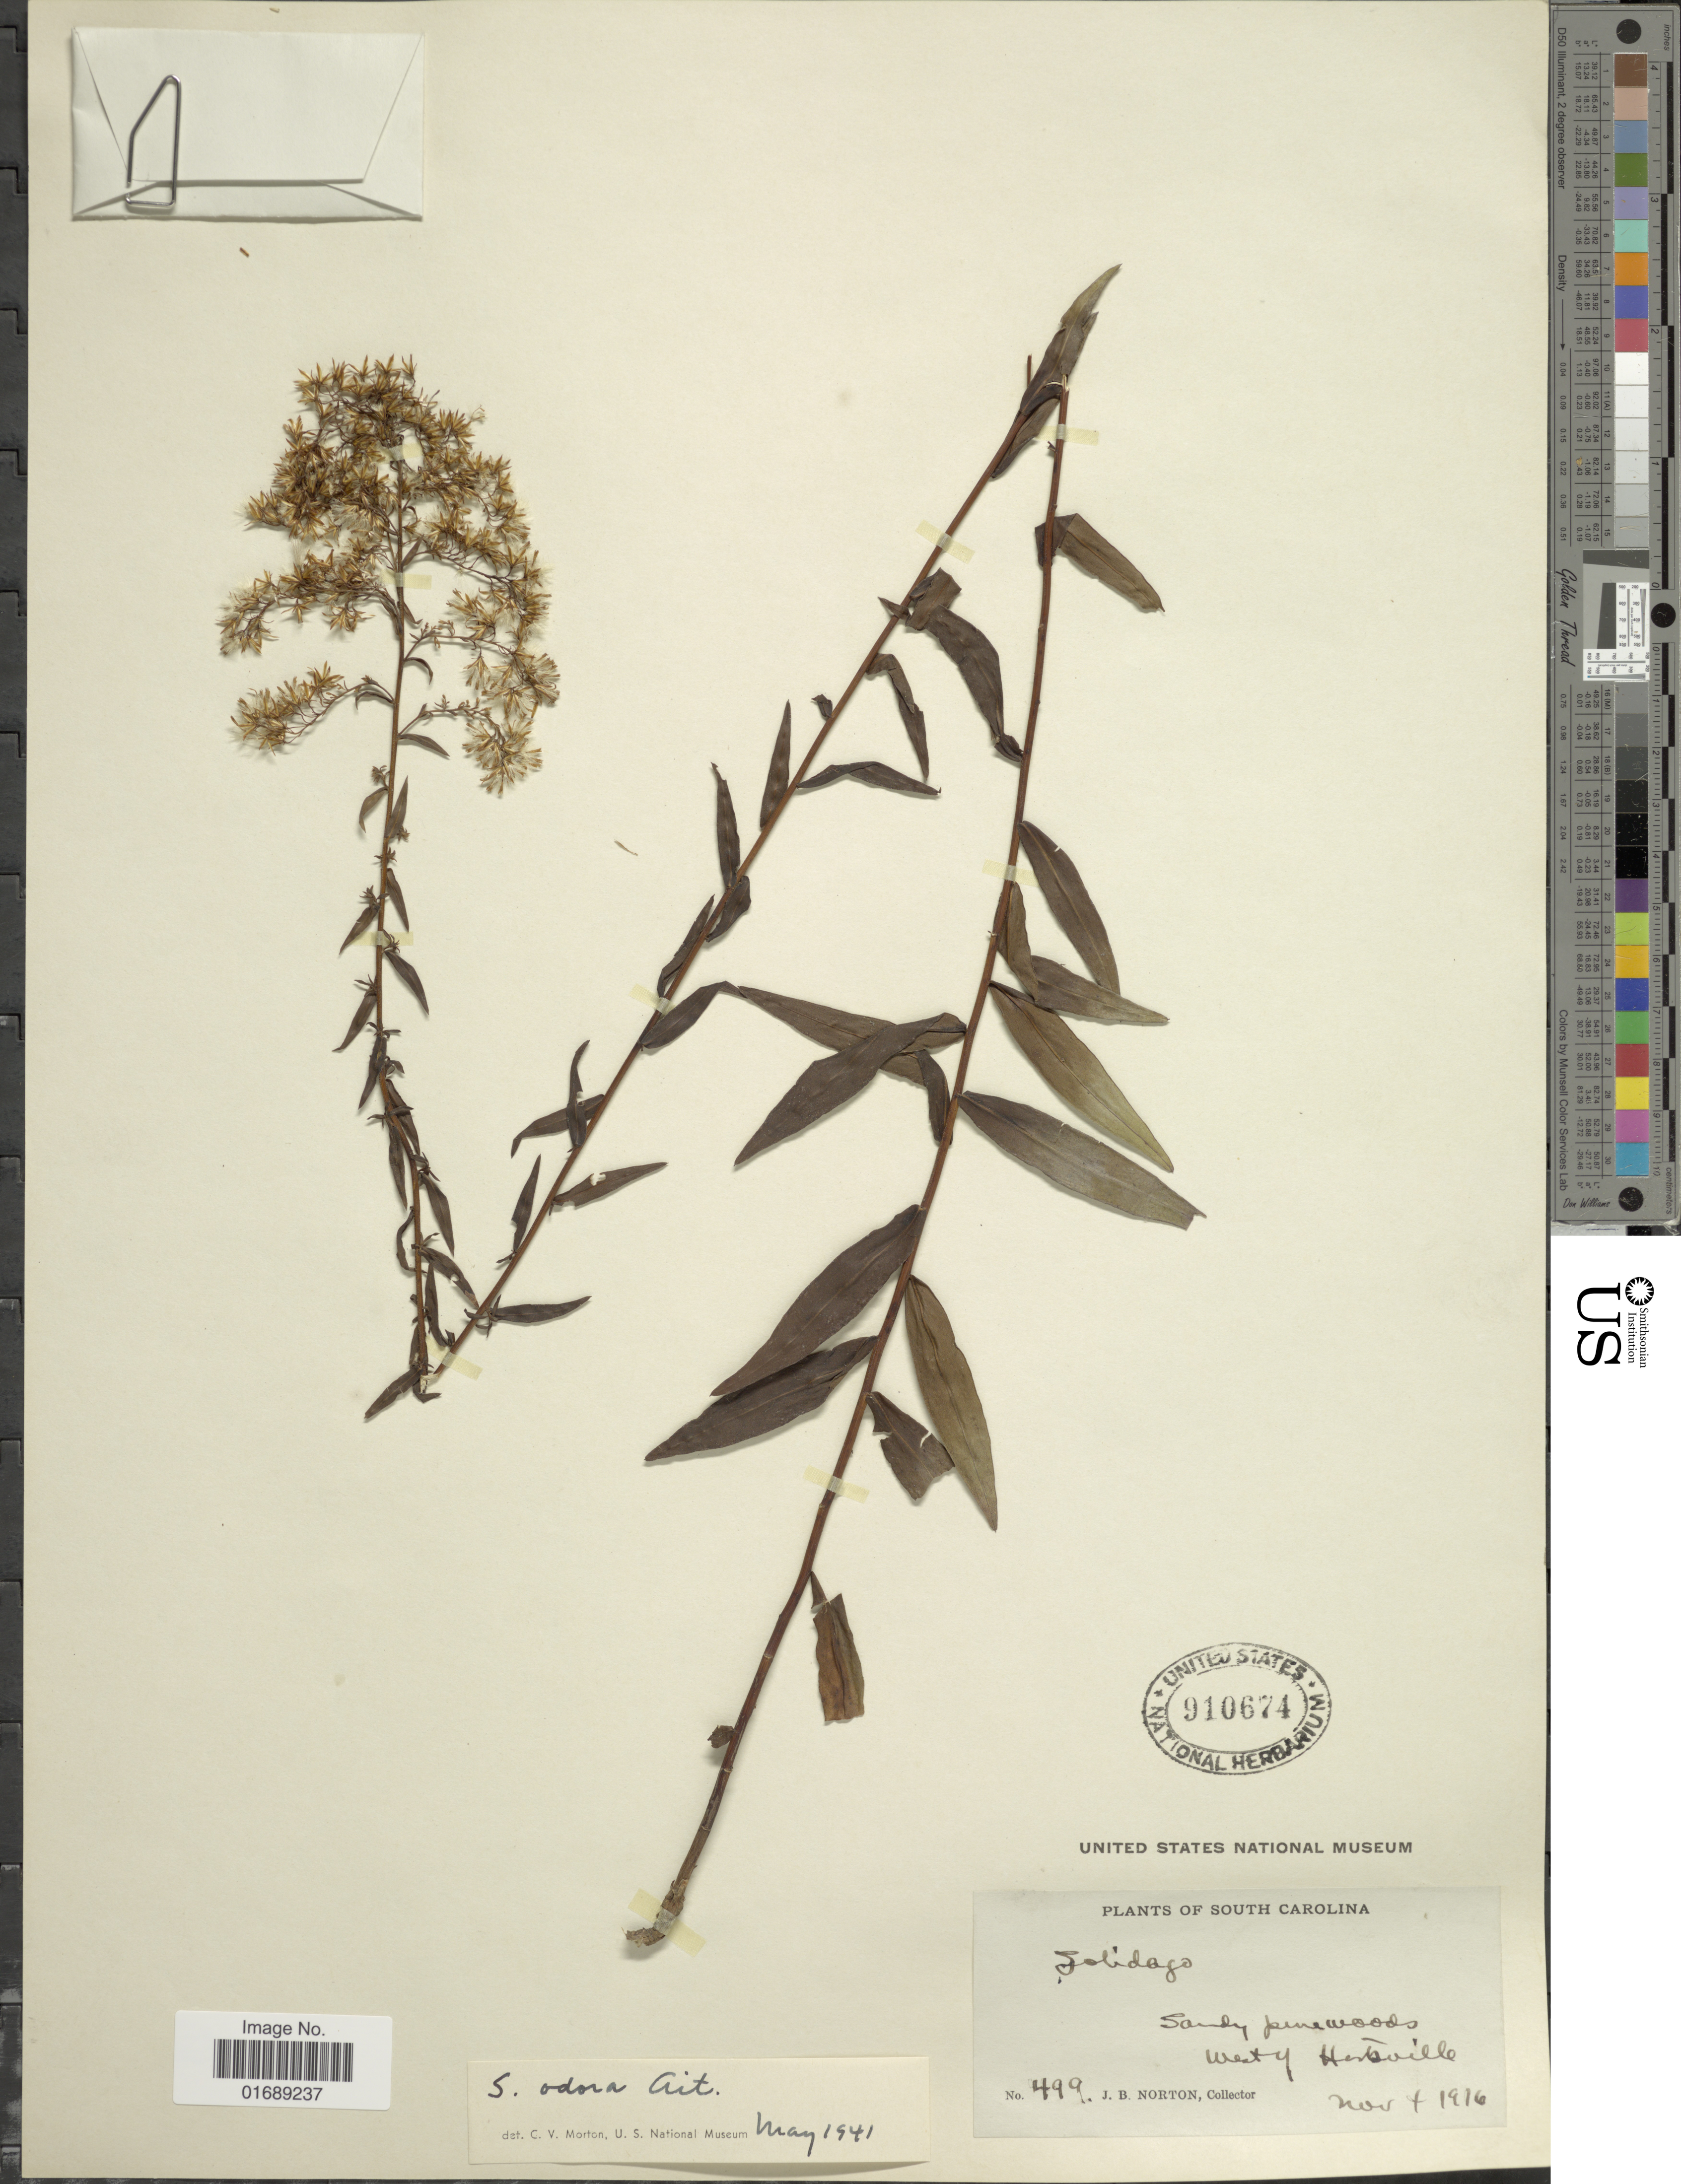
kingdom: Plantae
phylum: Tracheophyta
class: Magnoliopsida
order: Asterales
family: Asteraceae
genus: Solidago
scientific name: Solidago odora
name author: Aiton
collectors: J. B. Norton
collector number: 499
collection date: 1916-11-04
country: United States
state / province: South Carolina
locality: West of Hartsville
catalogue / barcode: US 910674